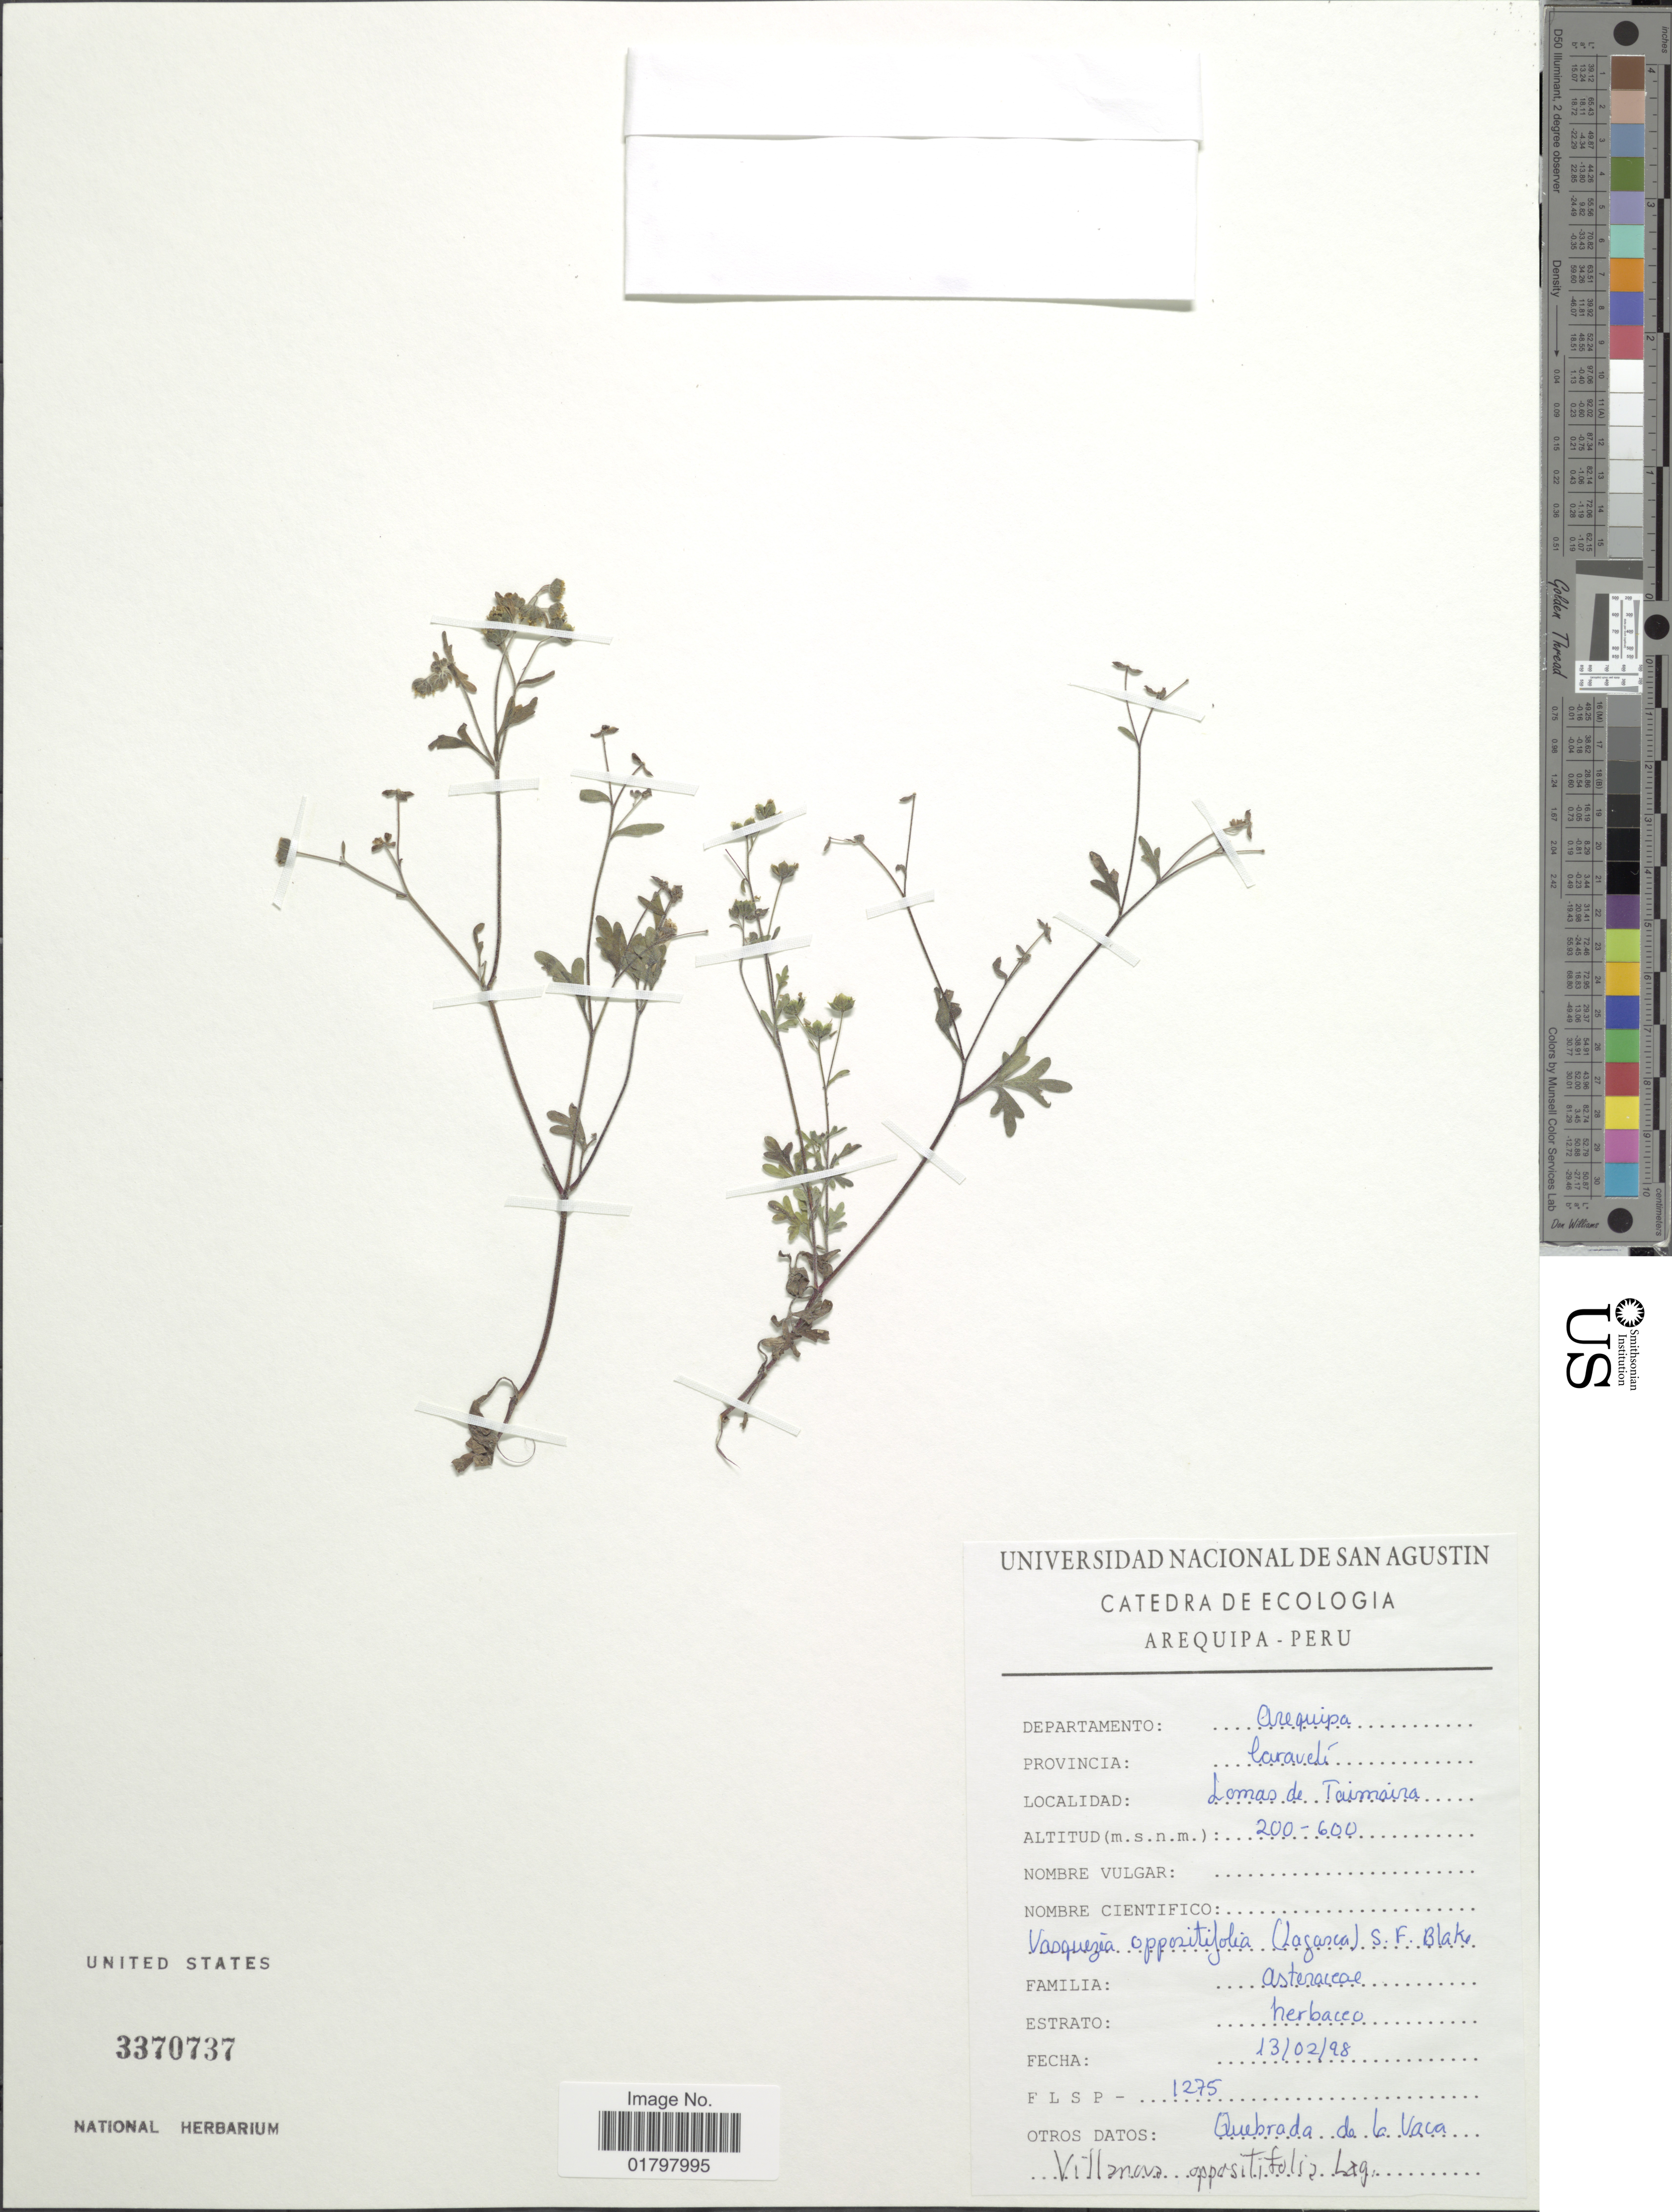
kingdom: Plantae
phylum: Tracheophyta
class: Magnoliopsida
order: Asterales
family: Asteraceae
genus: Vasquesia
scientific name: Vasquesia oppositifolia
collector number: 1275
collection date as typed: Transcribed d/m/y: 13/2/98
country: Peru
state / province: Arequipa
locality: Departamento: Arequipa. Caravelí. Lomas de Taimaira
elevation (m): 200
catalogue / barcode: US 3370737